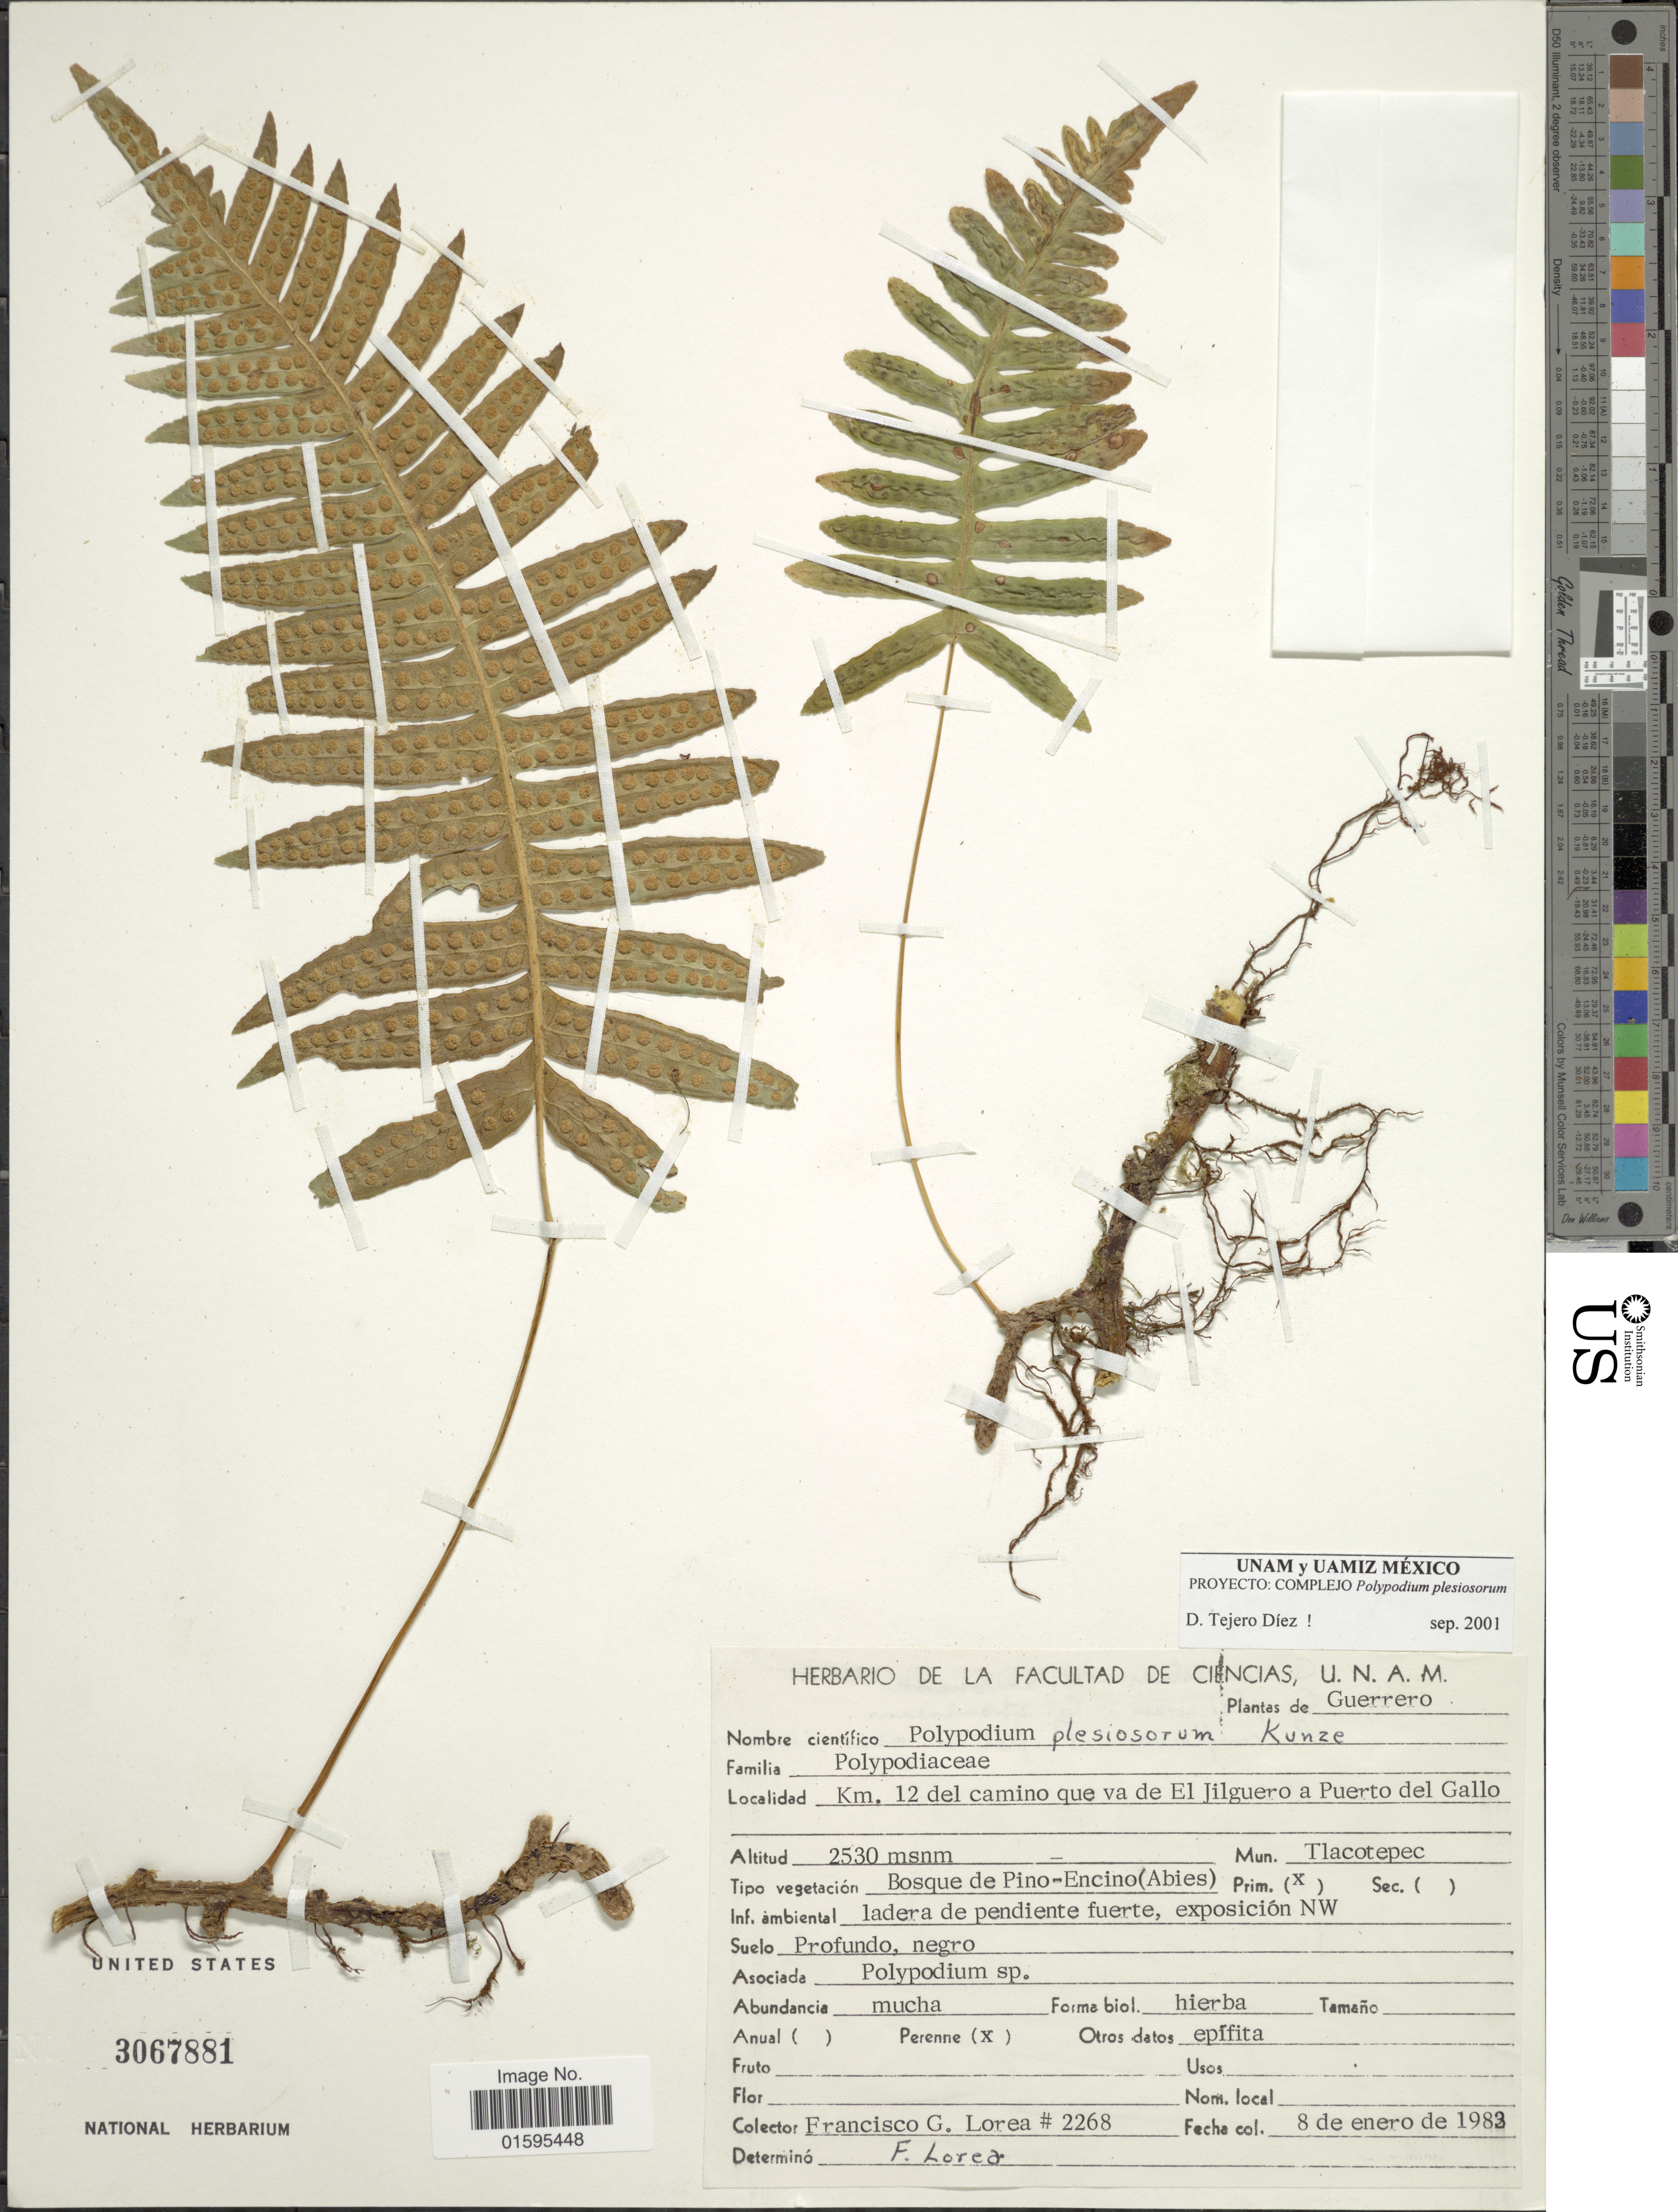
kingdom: Plantae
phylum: Tracheophyta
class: Polypodiopsida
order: Polypodiales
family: Polypodiaceae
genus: Polypodium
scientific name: Polypodium plesiosorum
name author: Kunze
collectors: F. G. Lorea-Hernández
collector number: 2268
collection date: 1982-01-08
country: Mexico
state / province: Guerrero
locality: Km. 12 del camino que va de El Jilguero a Puerto del Gallo, Mun. Tlacotepec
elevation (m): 2530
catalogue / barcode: US 3067881